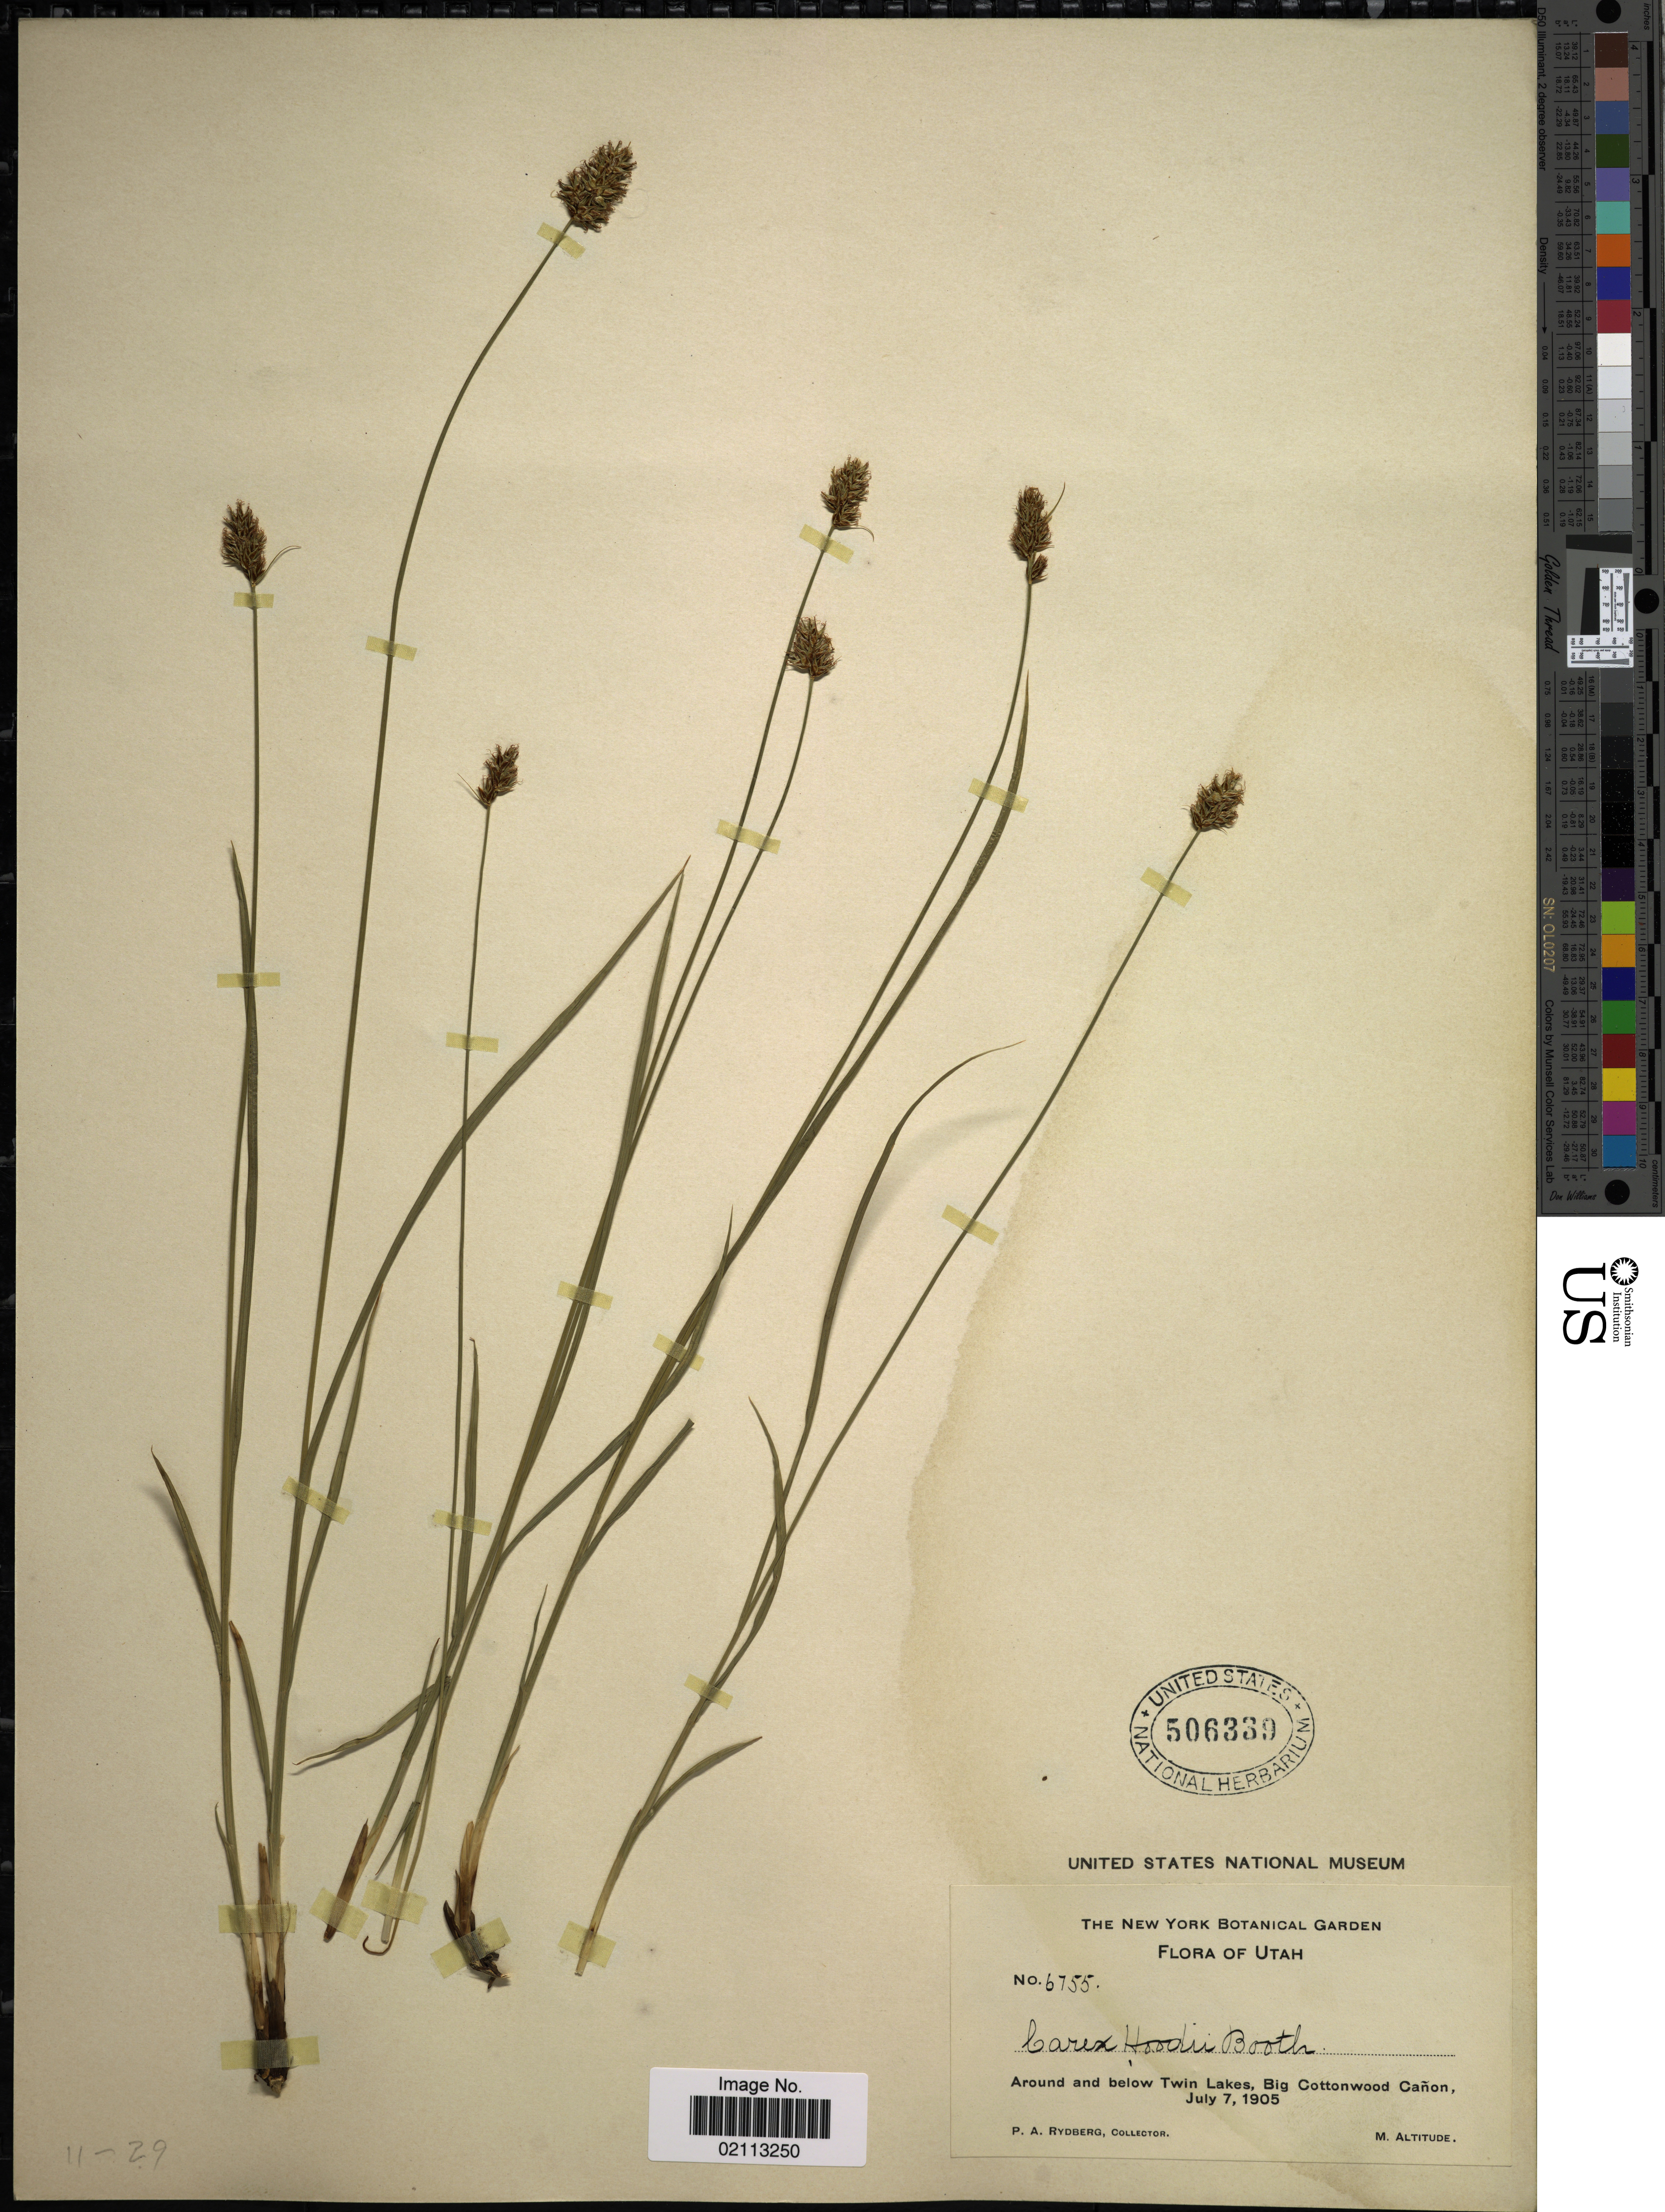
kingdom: Plantae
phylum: Tracheophyta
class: Liliopsida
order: Poales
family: Cyperaceae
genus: Carex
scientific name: Carex hoodii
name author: Boott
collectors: P. A. Rydberg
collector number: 6755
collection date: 1905-07-07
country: United States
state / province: Utah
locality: Around and below Twin Lakes, Big Cottonwood Canon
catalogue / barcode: US 506339